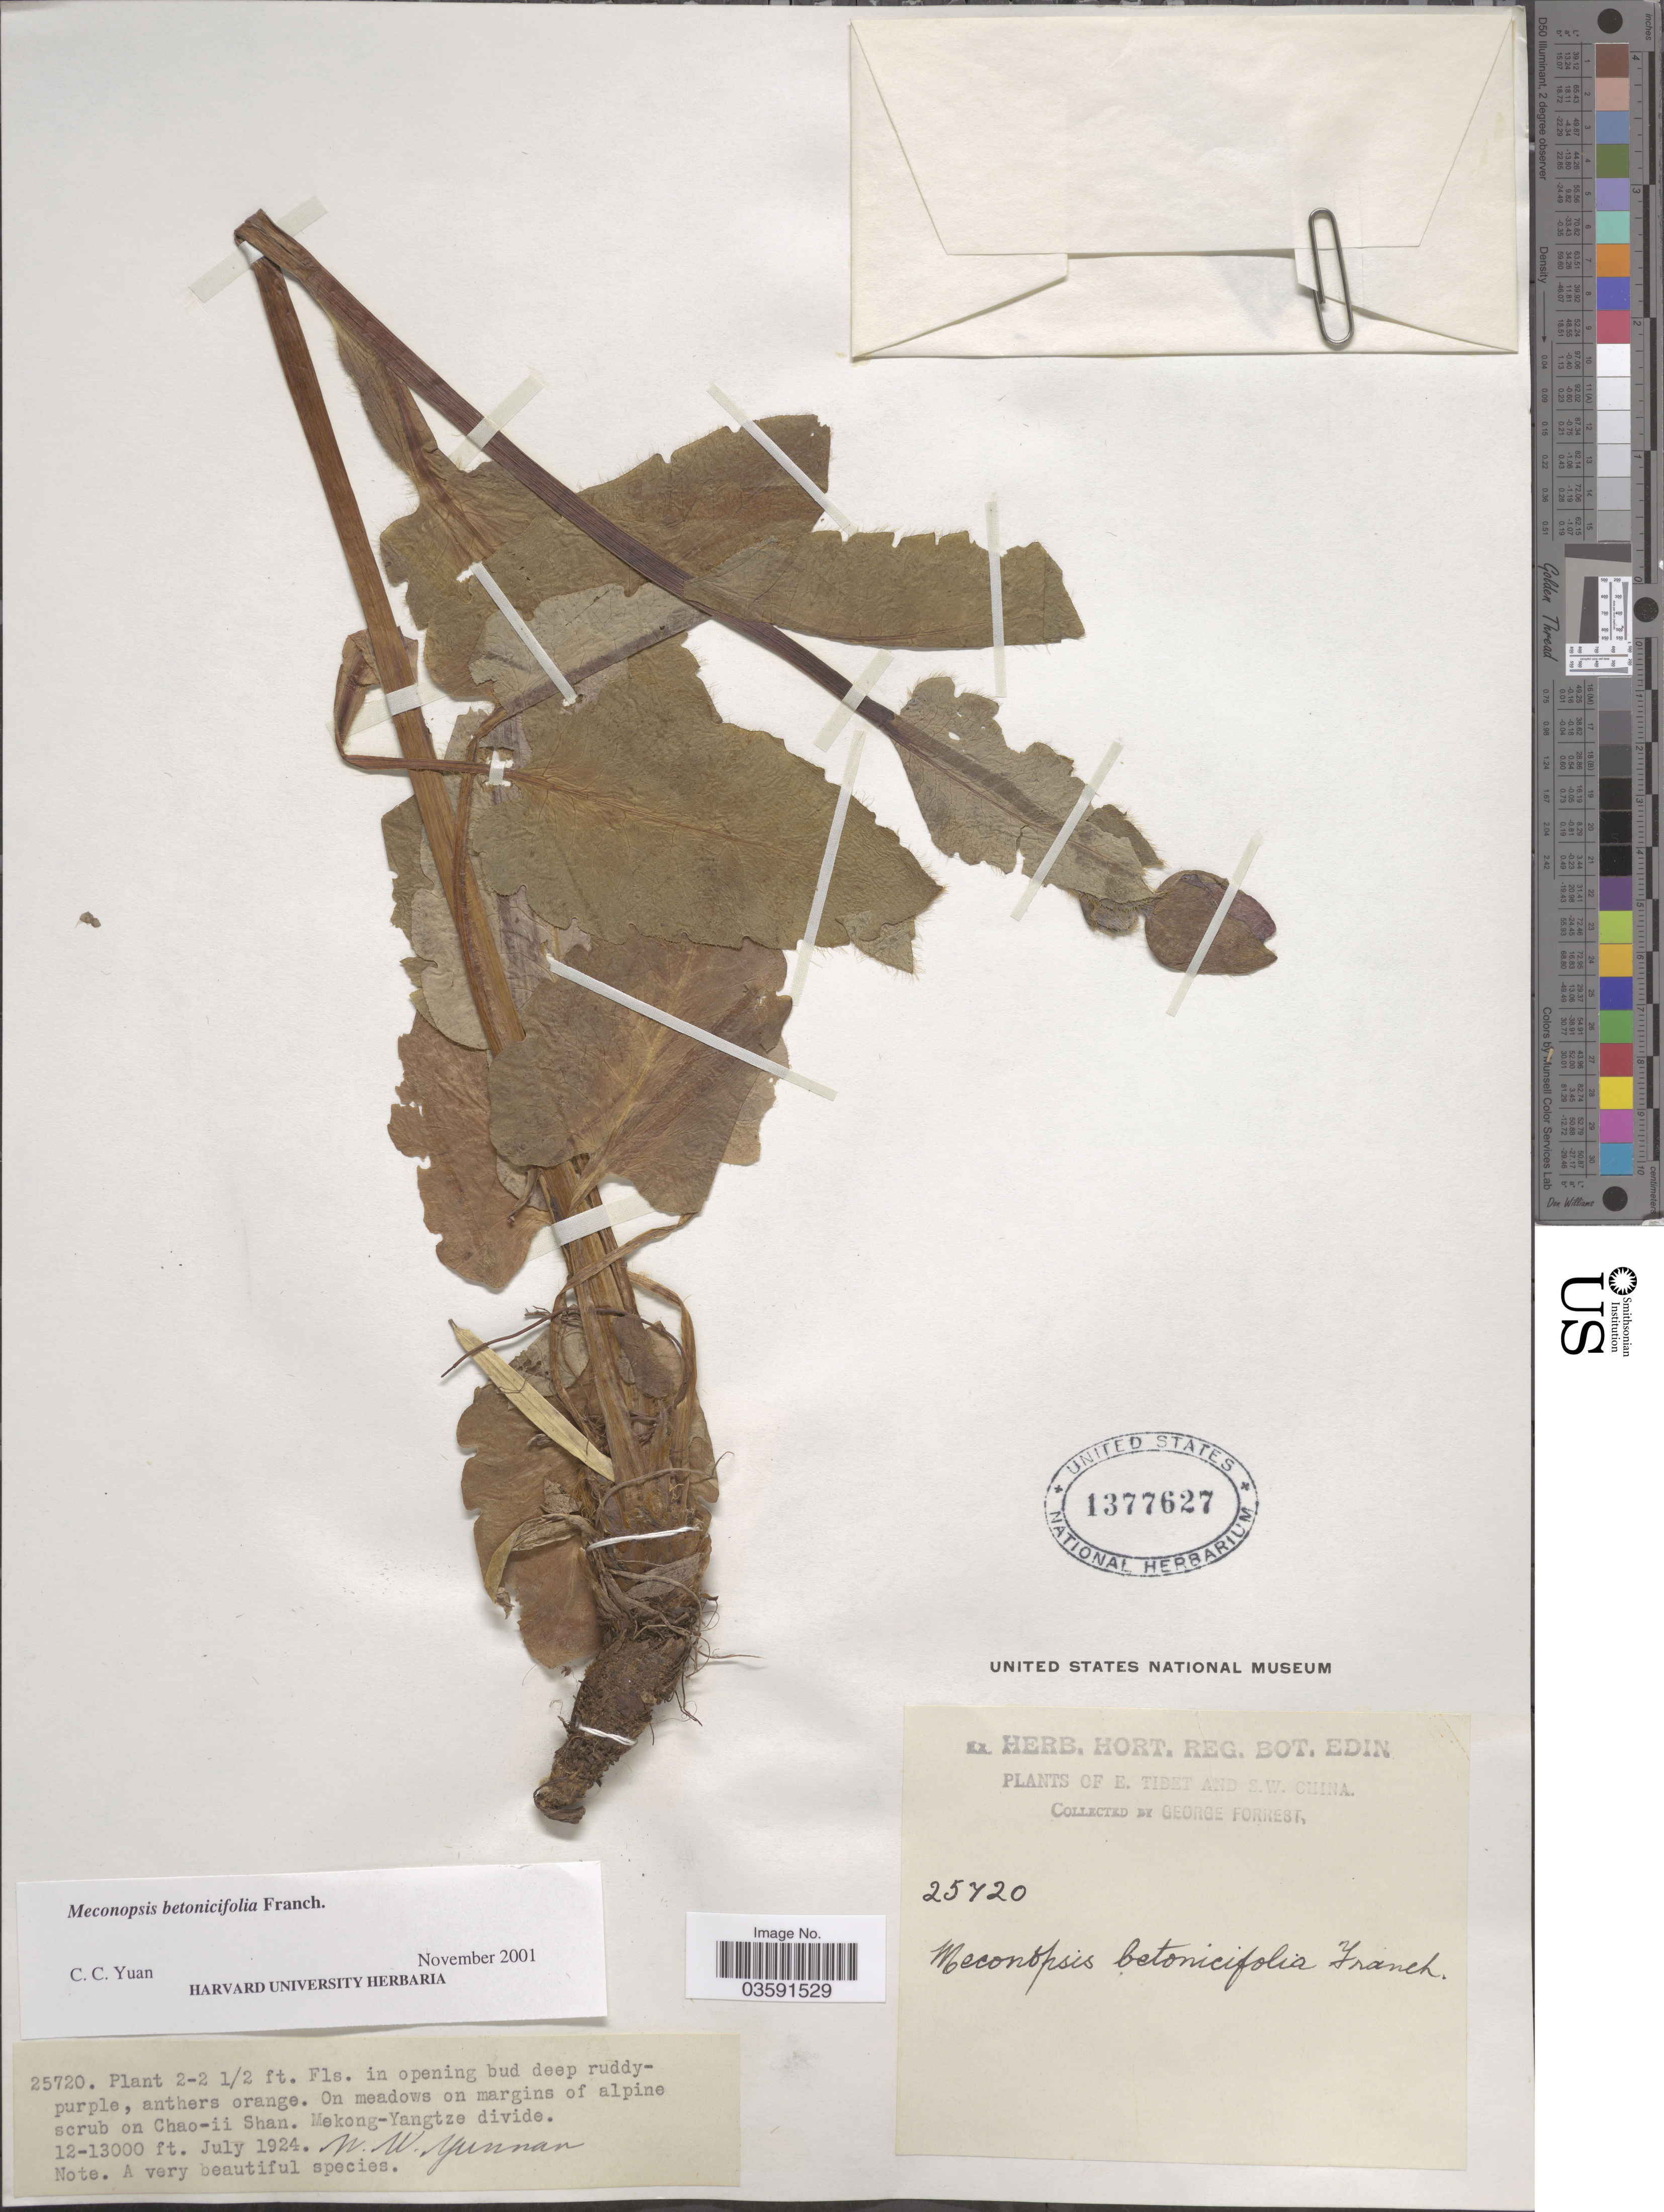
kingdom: Plantae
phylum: Tracheophyta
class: Magnoliopsida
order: Ranunculales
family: Papaveraceae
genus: Meconopsis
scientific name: Meconopsis betonicifolia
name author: Franch.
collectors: G. Forrest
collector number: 25720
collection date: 1924-07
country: China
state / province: Yunnan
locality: S. W. China. Chao-ii Shan. Mekong-Yangtze divide. N. W. Yunnan.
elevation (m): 3658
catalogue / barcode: US 1377627